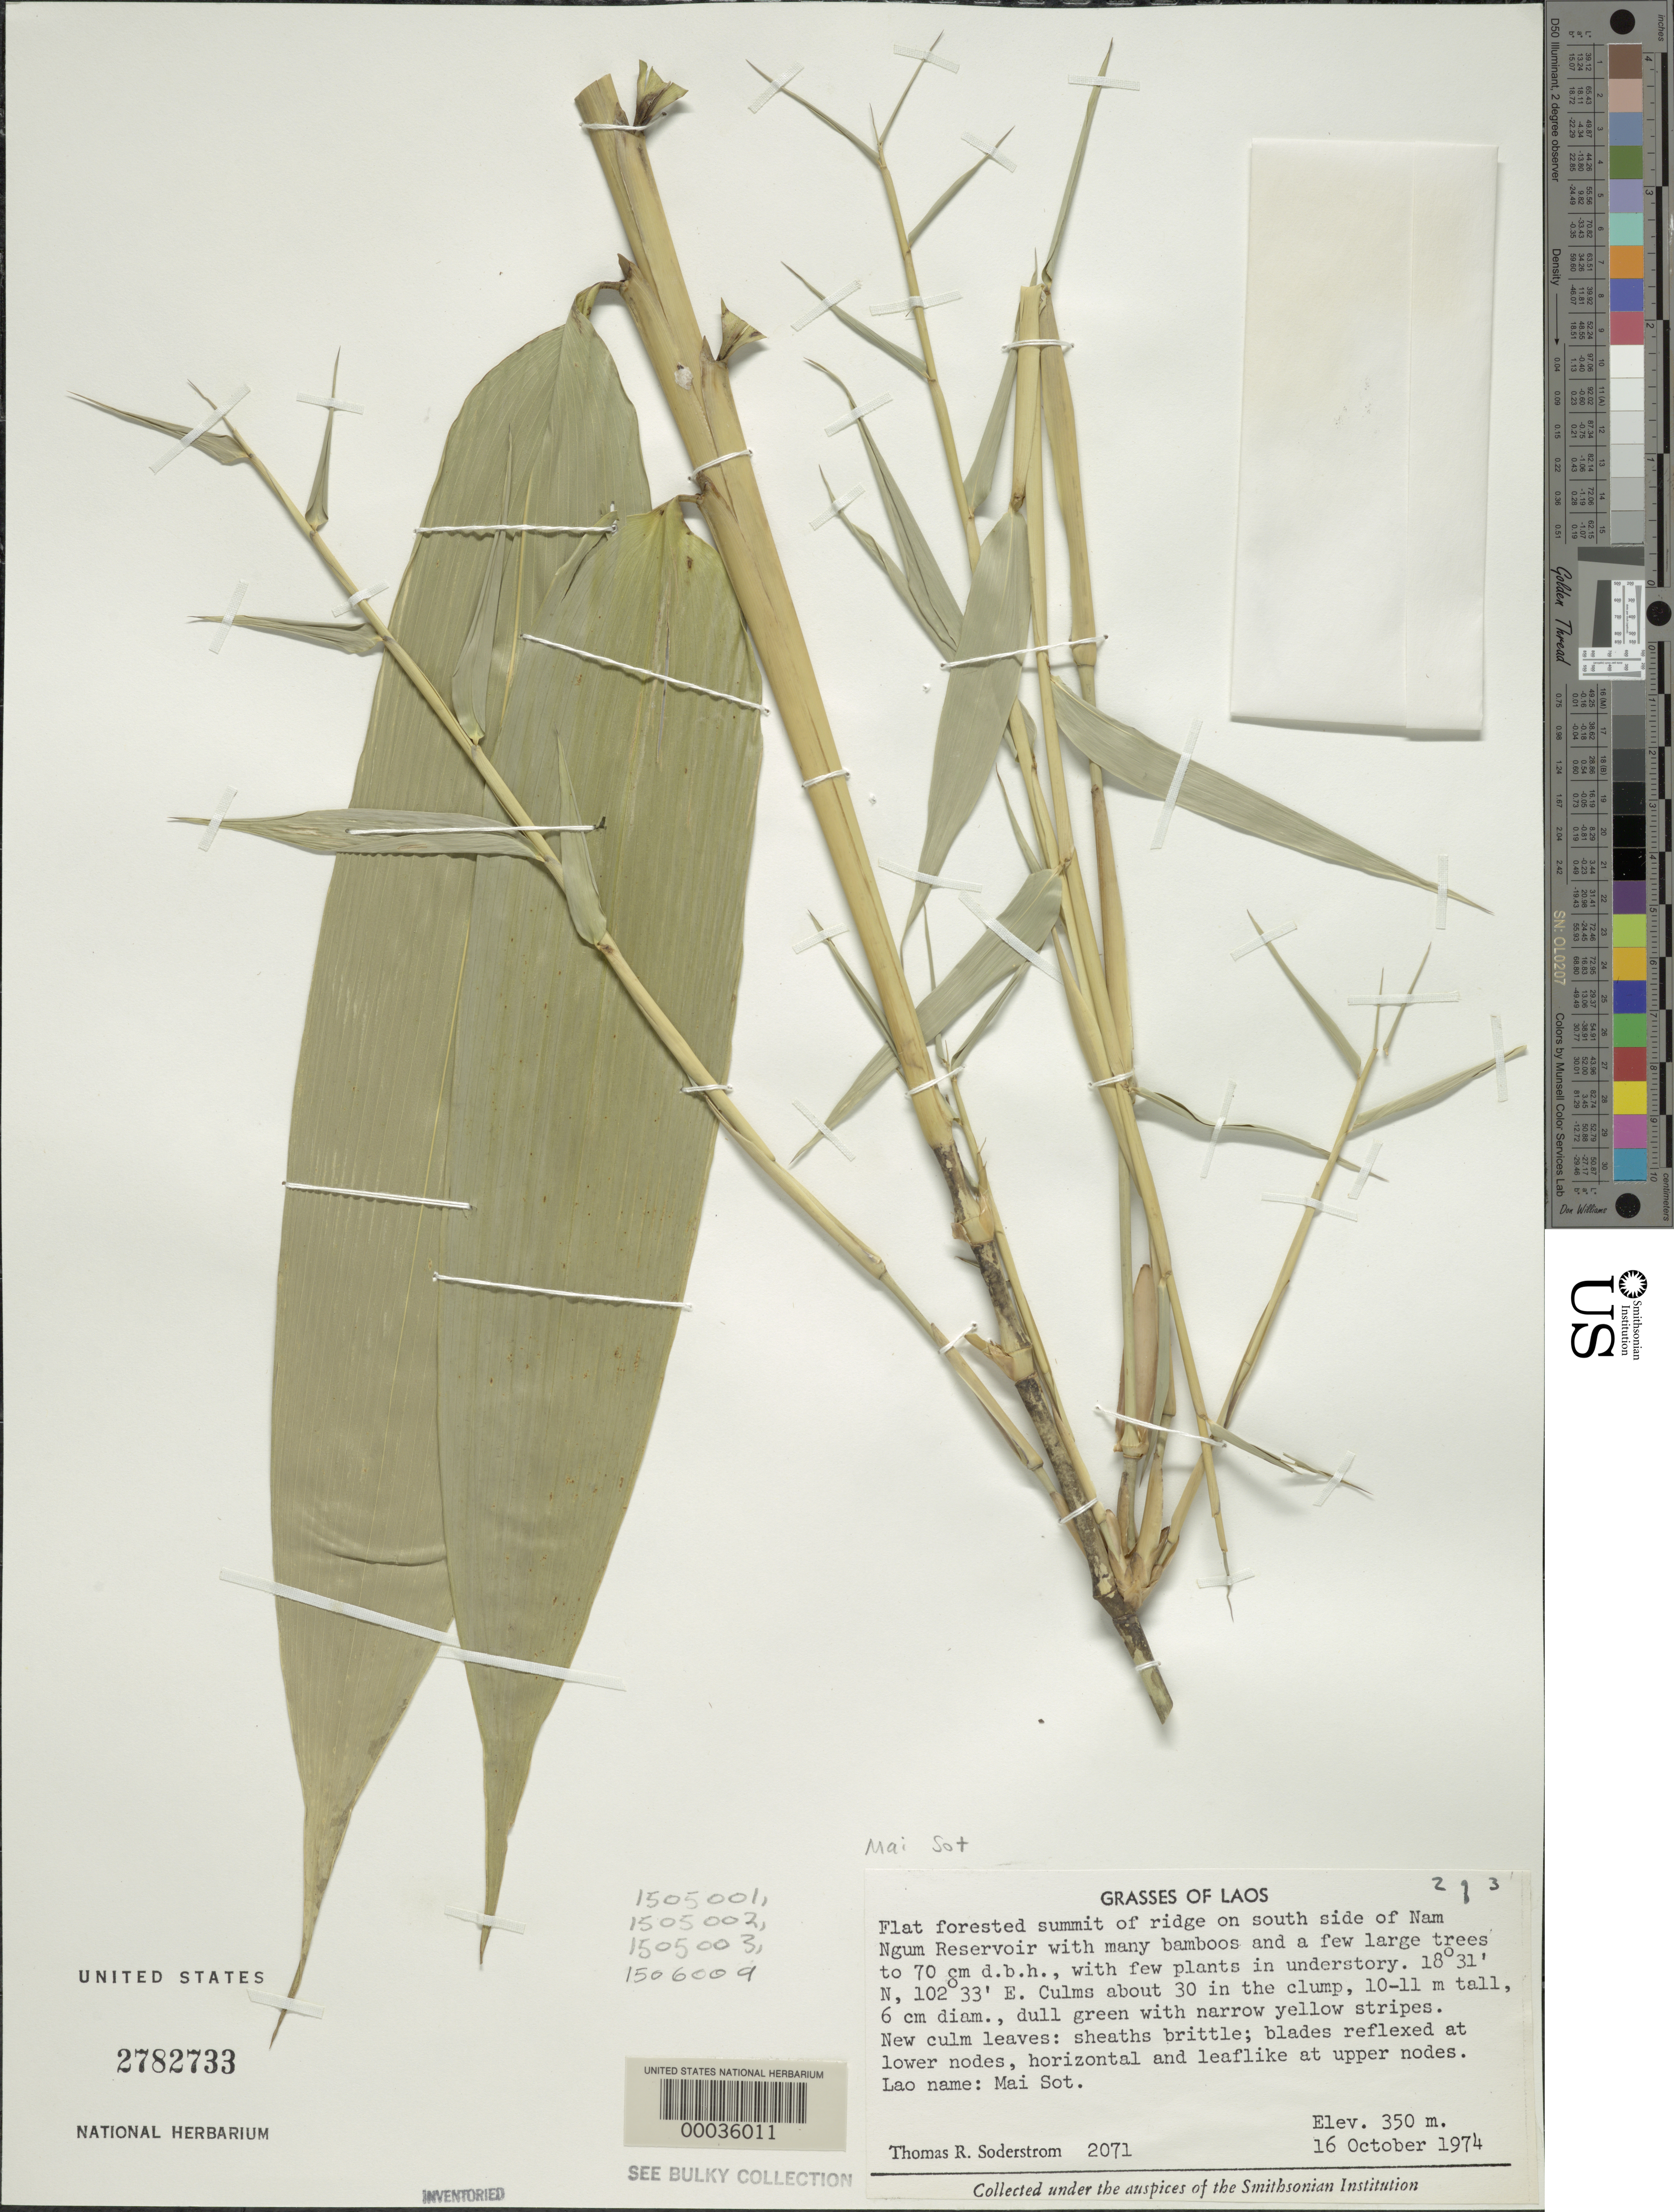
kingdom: Plantae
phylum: Tracheophyta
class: Liliopsida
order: Poales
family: Poaceae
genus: Dendrocalamus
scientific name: Dendrocalamus sp.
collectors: T. R. Soderstrom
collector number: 2071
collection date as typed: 16 Oct 1974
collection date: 1974-10-16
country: Laos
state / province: Viangchan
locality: Nam Ngum Reservoir, flat forested summit of ridge on south side of Nam Ngum Reservoir.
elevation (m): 350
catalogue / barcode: US 2782733